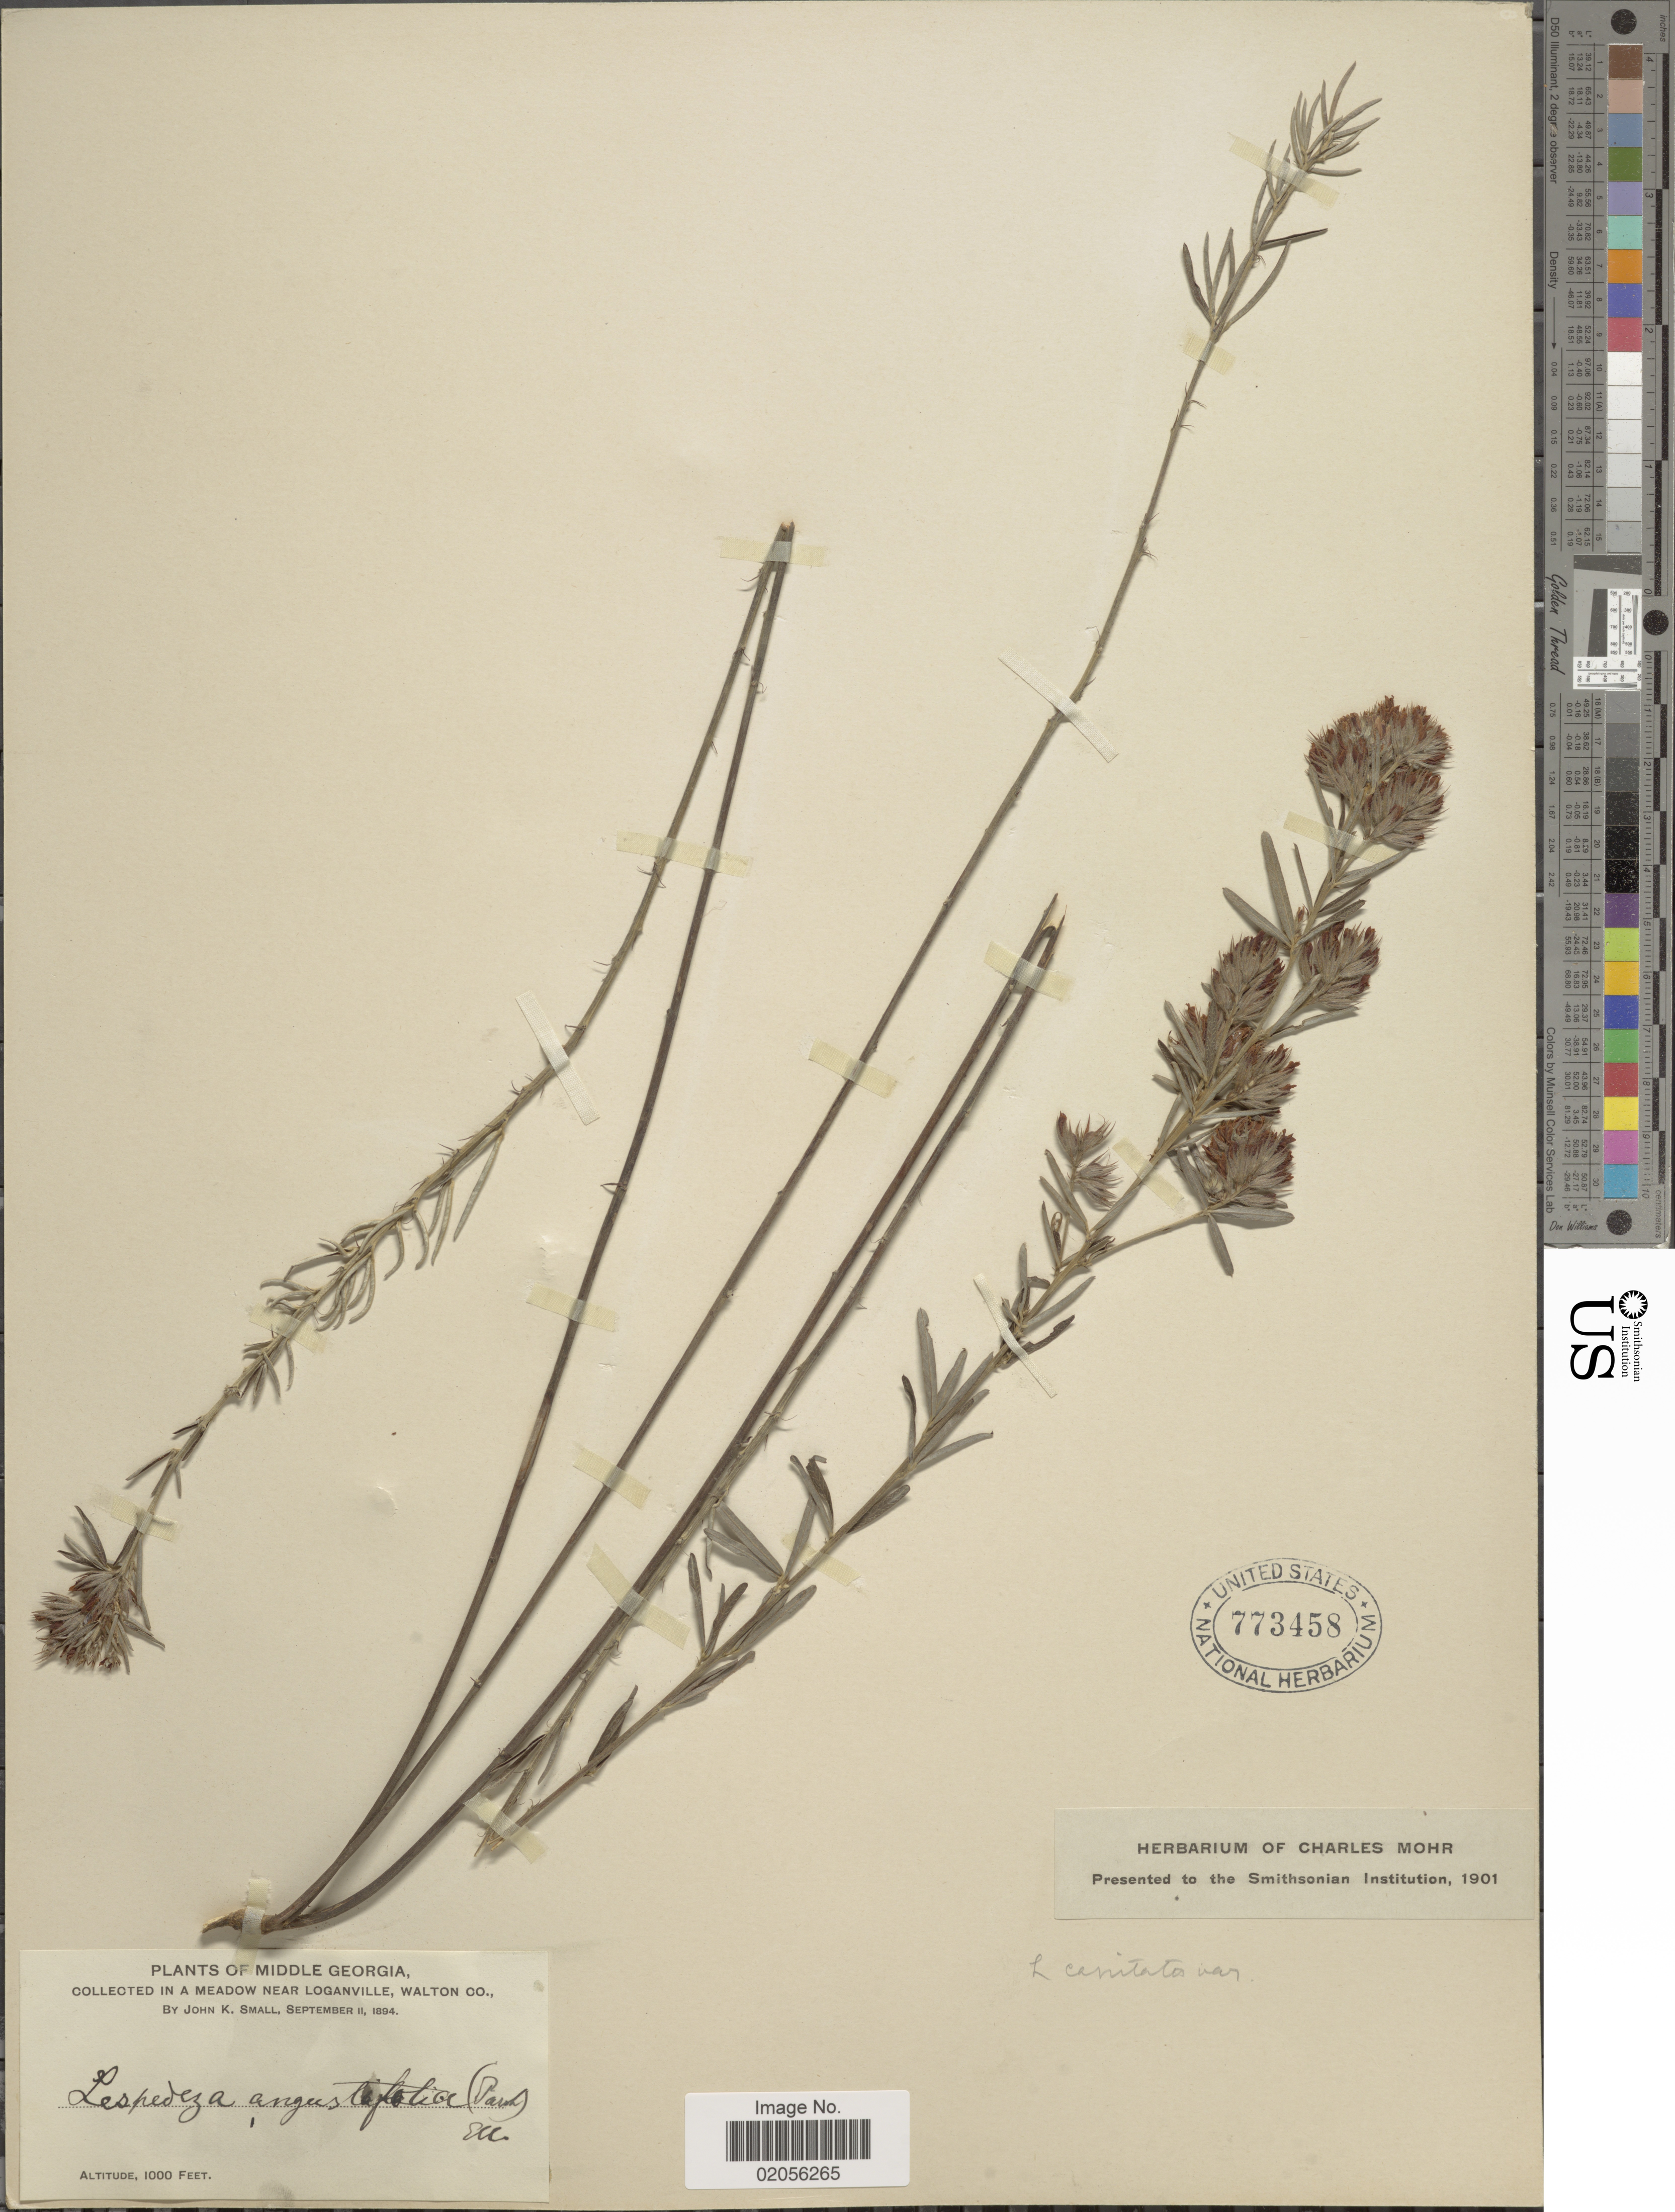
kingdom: Plantae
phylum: Tracheophyta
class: Magnoliopsida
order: Fabales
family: Fabaceae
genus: Lespedeza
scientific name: Lespedeza angustifolia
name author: (Pursh) Elliott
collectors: J. K. Small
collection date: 1894-09-11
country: United States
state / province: Georgia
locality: Middle Georgia. near Loganville, Walton Co.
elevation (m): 305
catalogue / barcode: US 773458